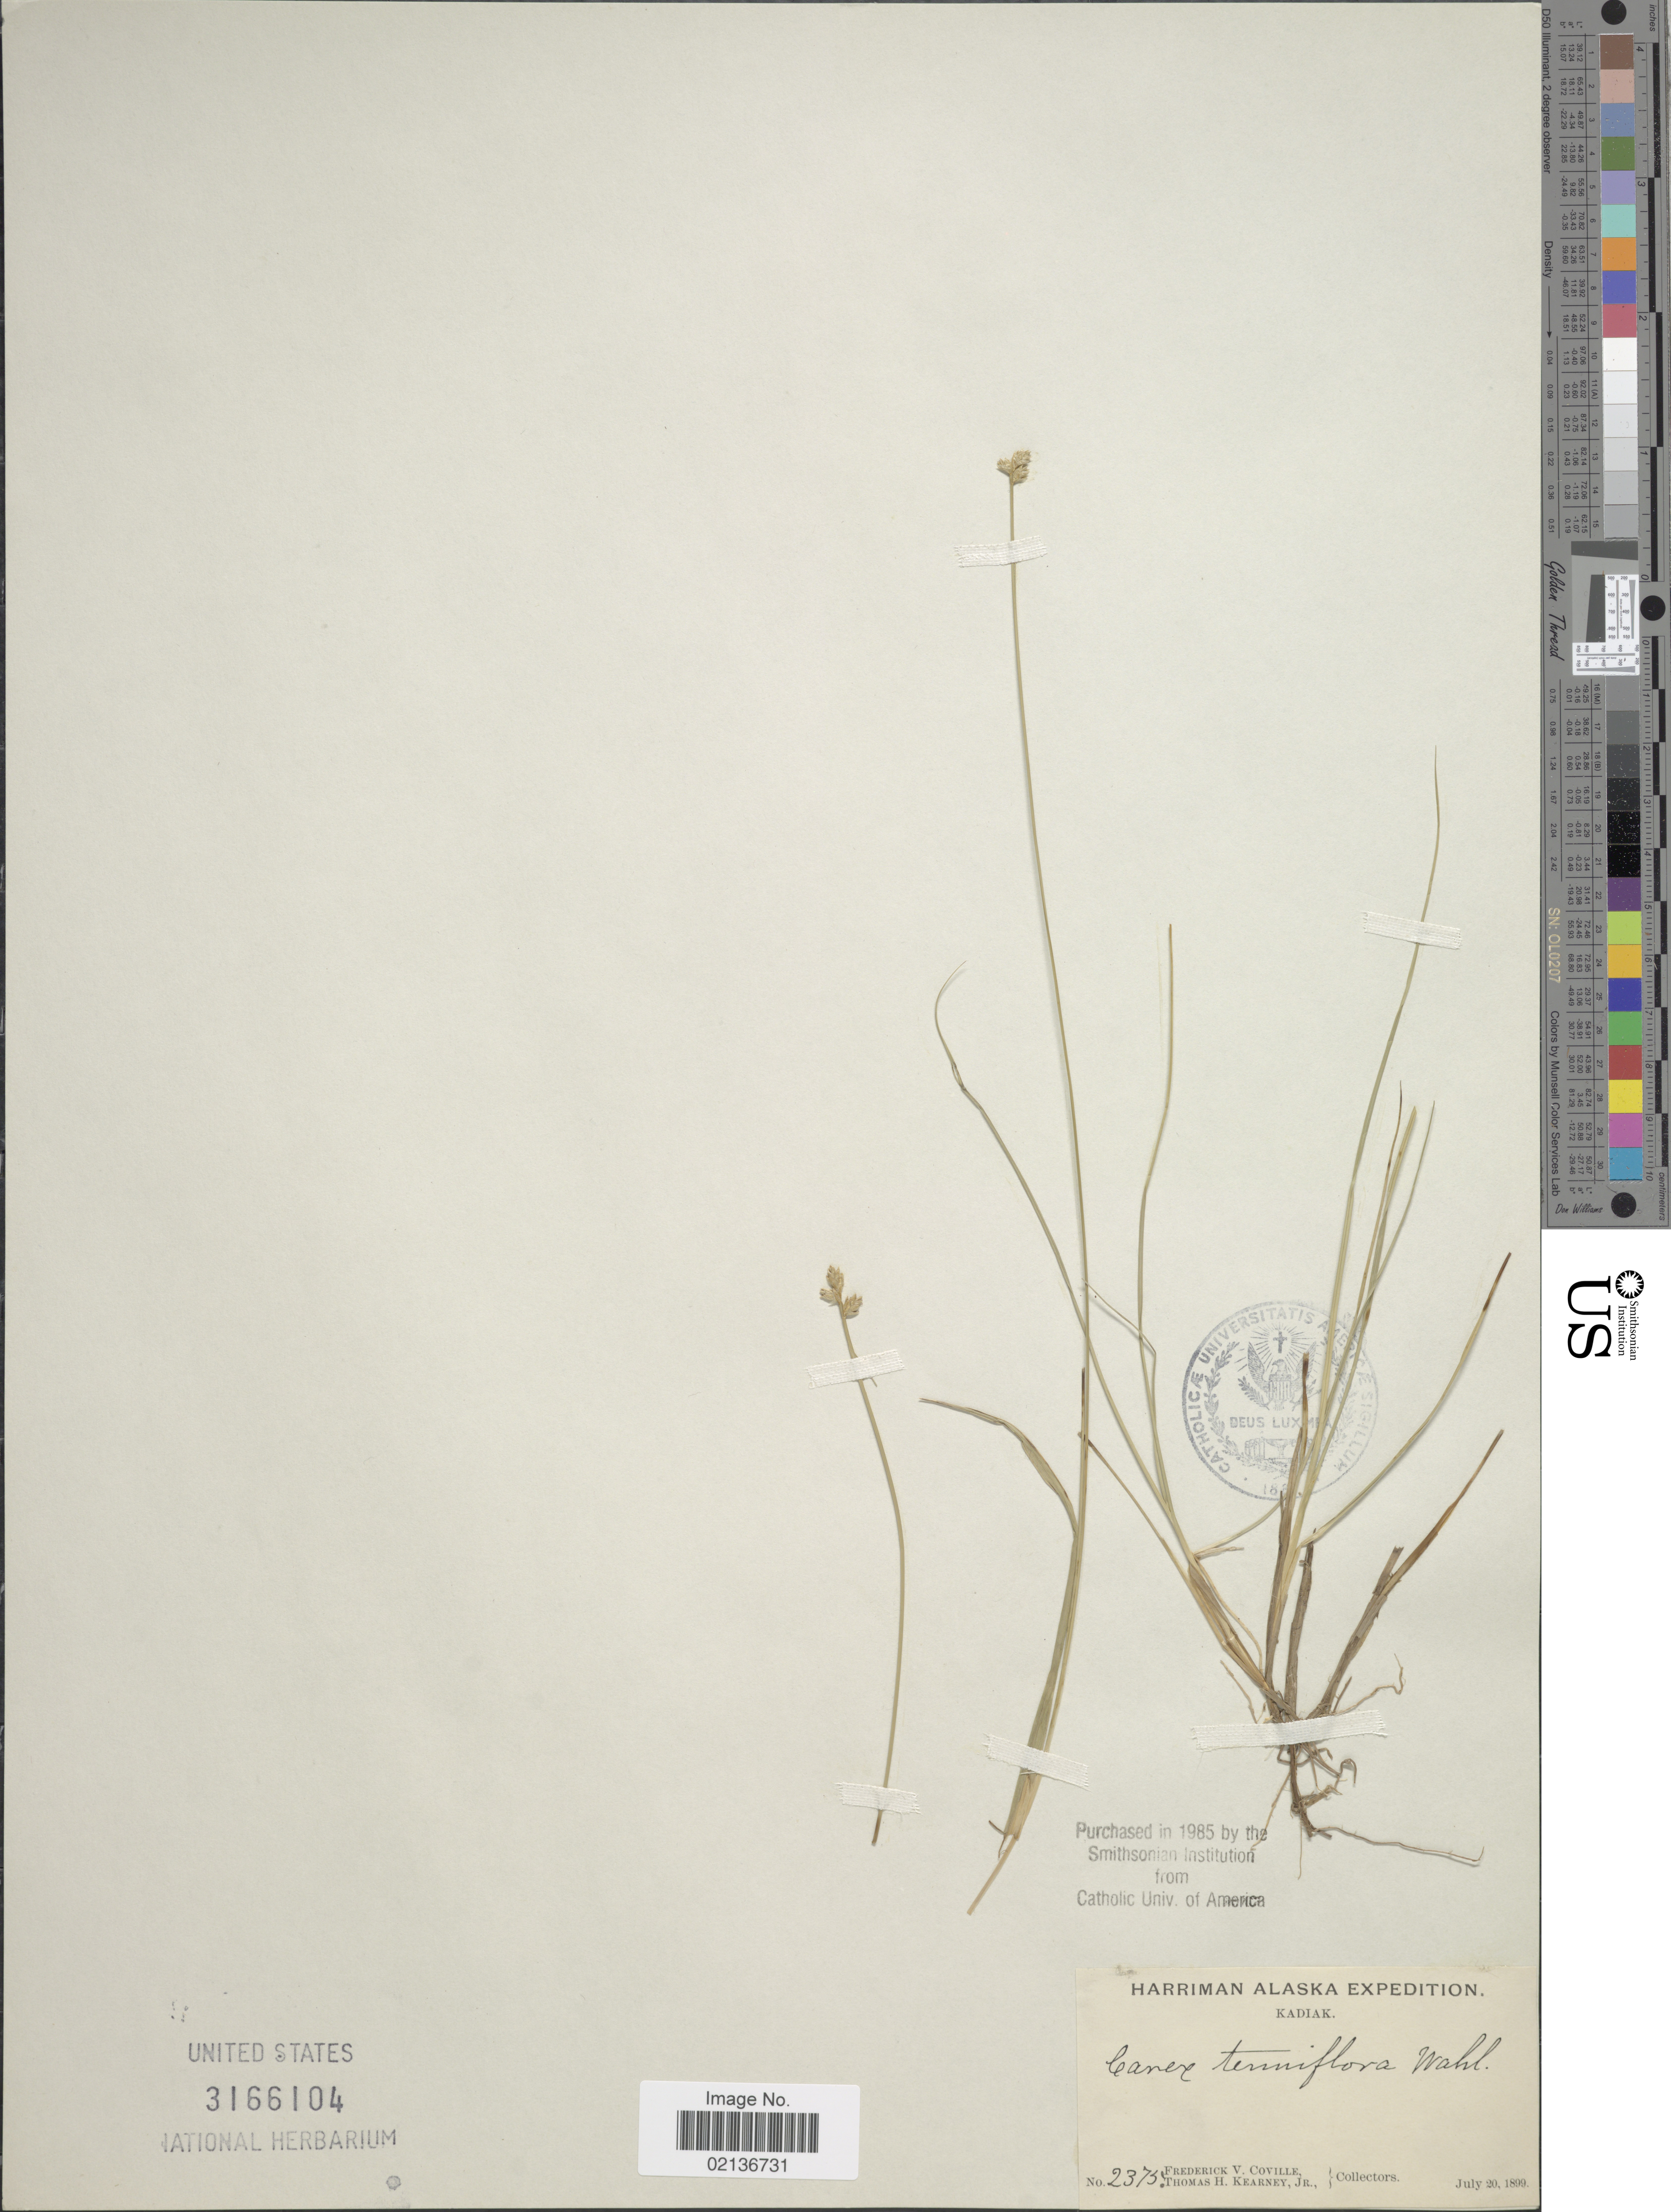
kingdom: Plantae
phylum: Tracheophyta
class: Liliopsida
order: Poales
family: Cyperaceae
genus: Carex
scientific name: Carex tenuiflora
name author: Wahlenb.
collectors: F. V. Coville & T. H. Kearney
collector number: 2375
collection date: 1899-07-20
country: United States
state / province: Alaska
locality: Harriman Alaska, Kadiak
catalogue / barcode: US 3166104